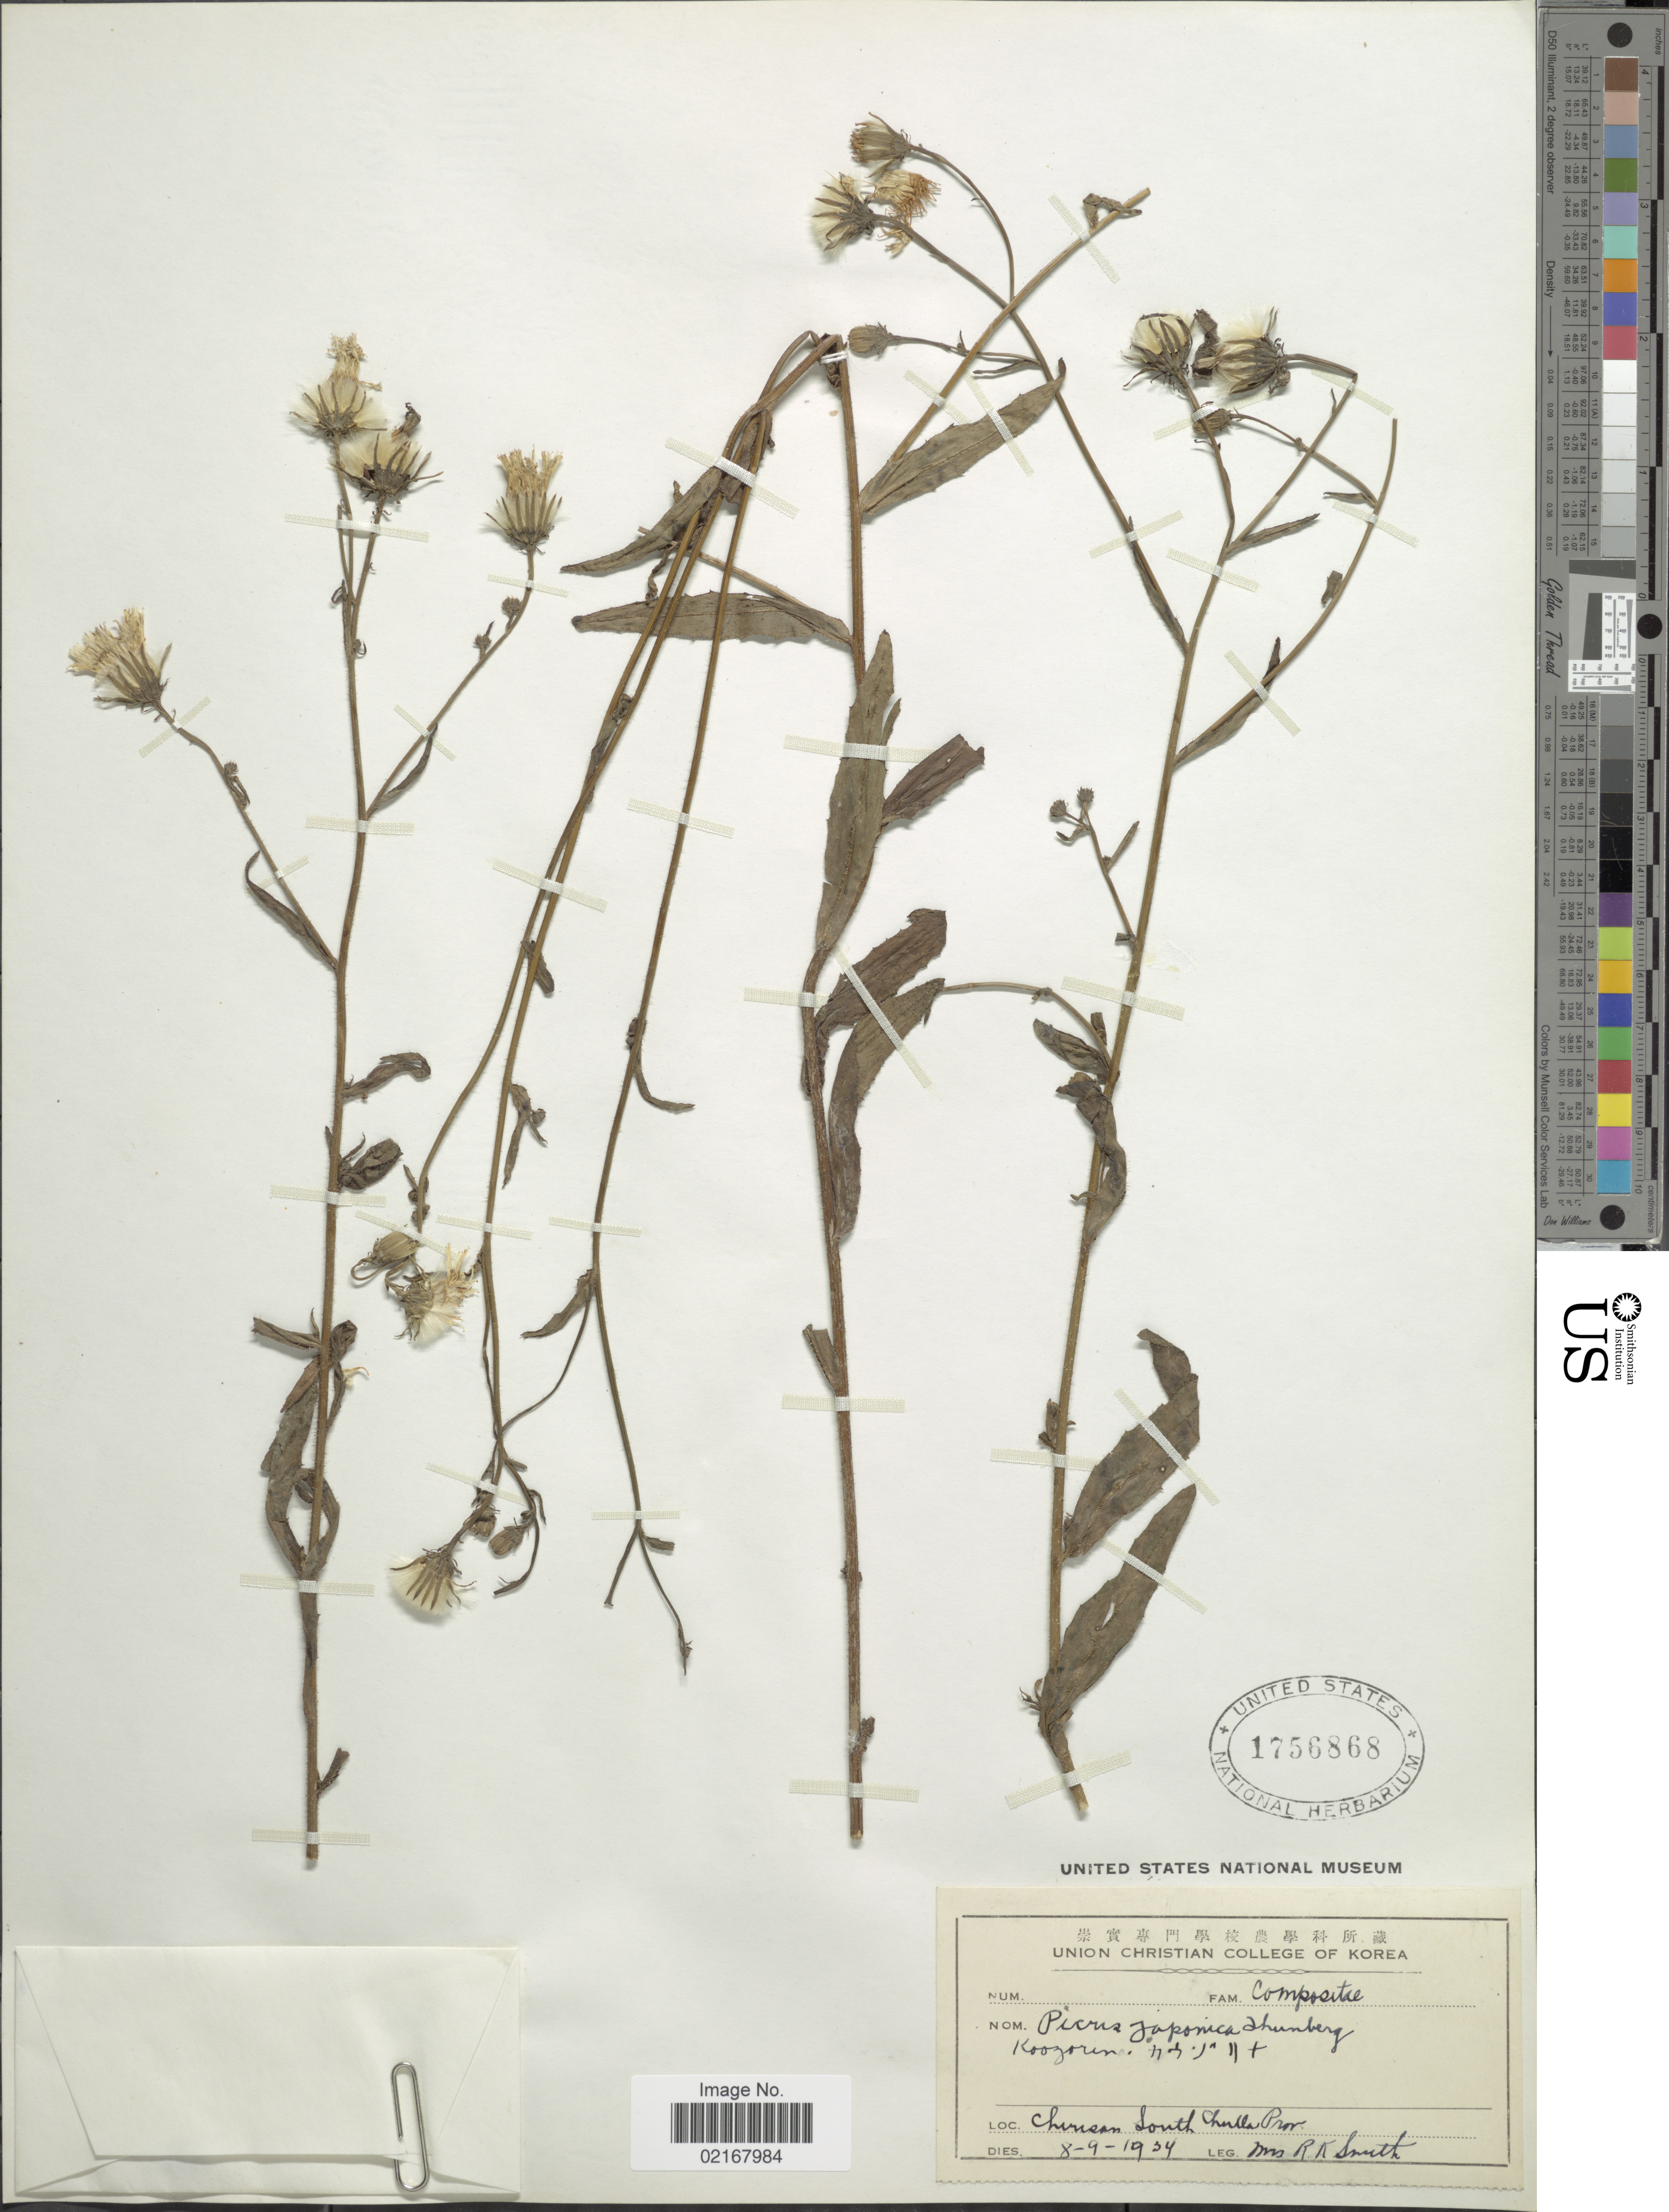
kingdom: Plantae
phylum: Tracheophyta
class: Magnoliopsida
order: Asterales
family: Asteraceae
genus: Picris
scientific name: Picris hieracioides subsp. japonica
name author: (Thurb.) Krylov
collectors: R. Smith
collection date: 1934-09-08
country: South Korea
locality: Chereson, South Chulla Prov.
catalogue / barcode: US 1756868